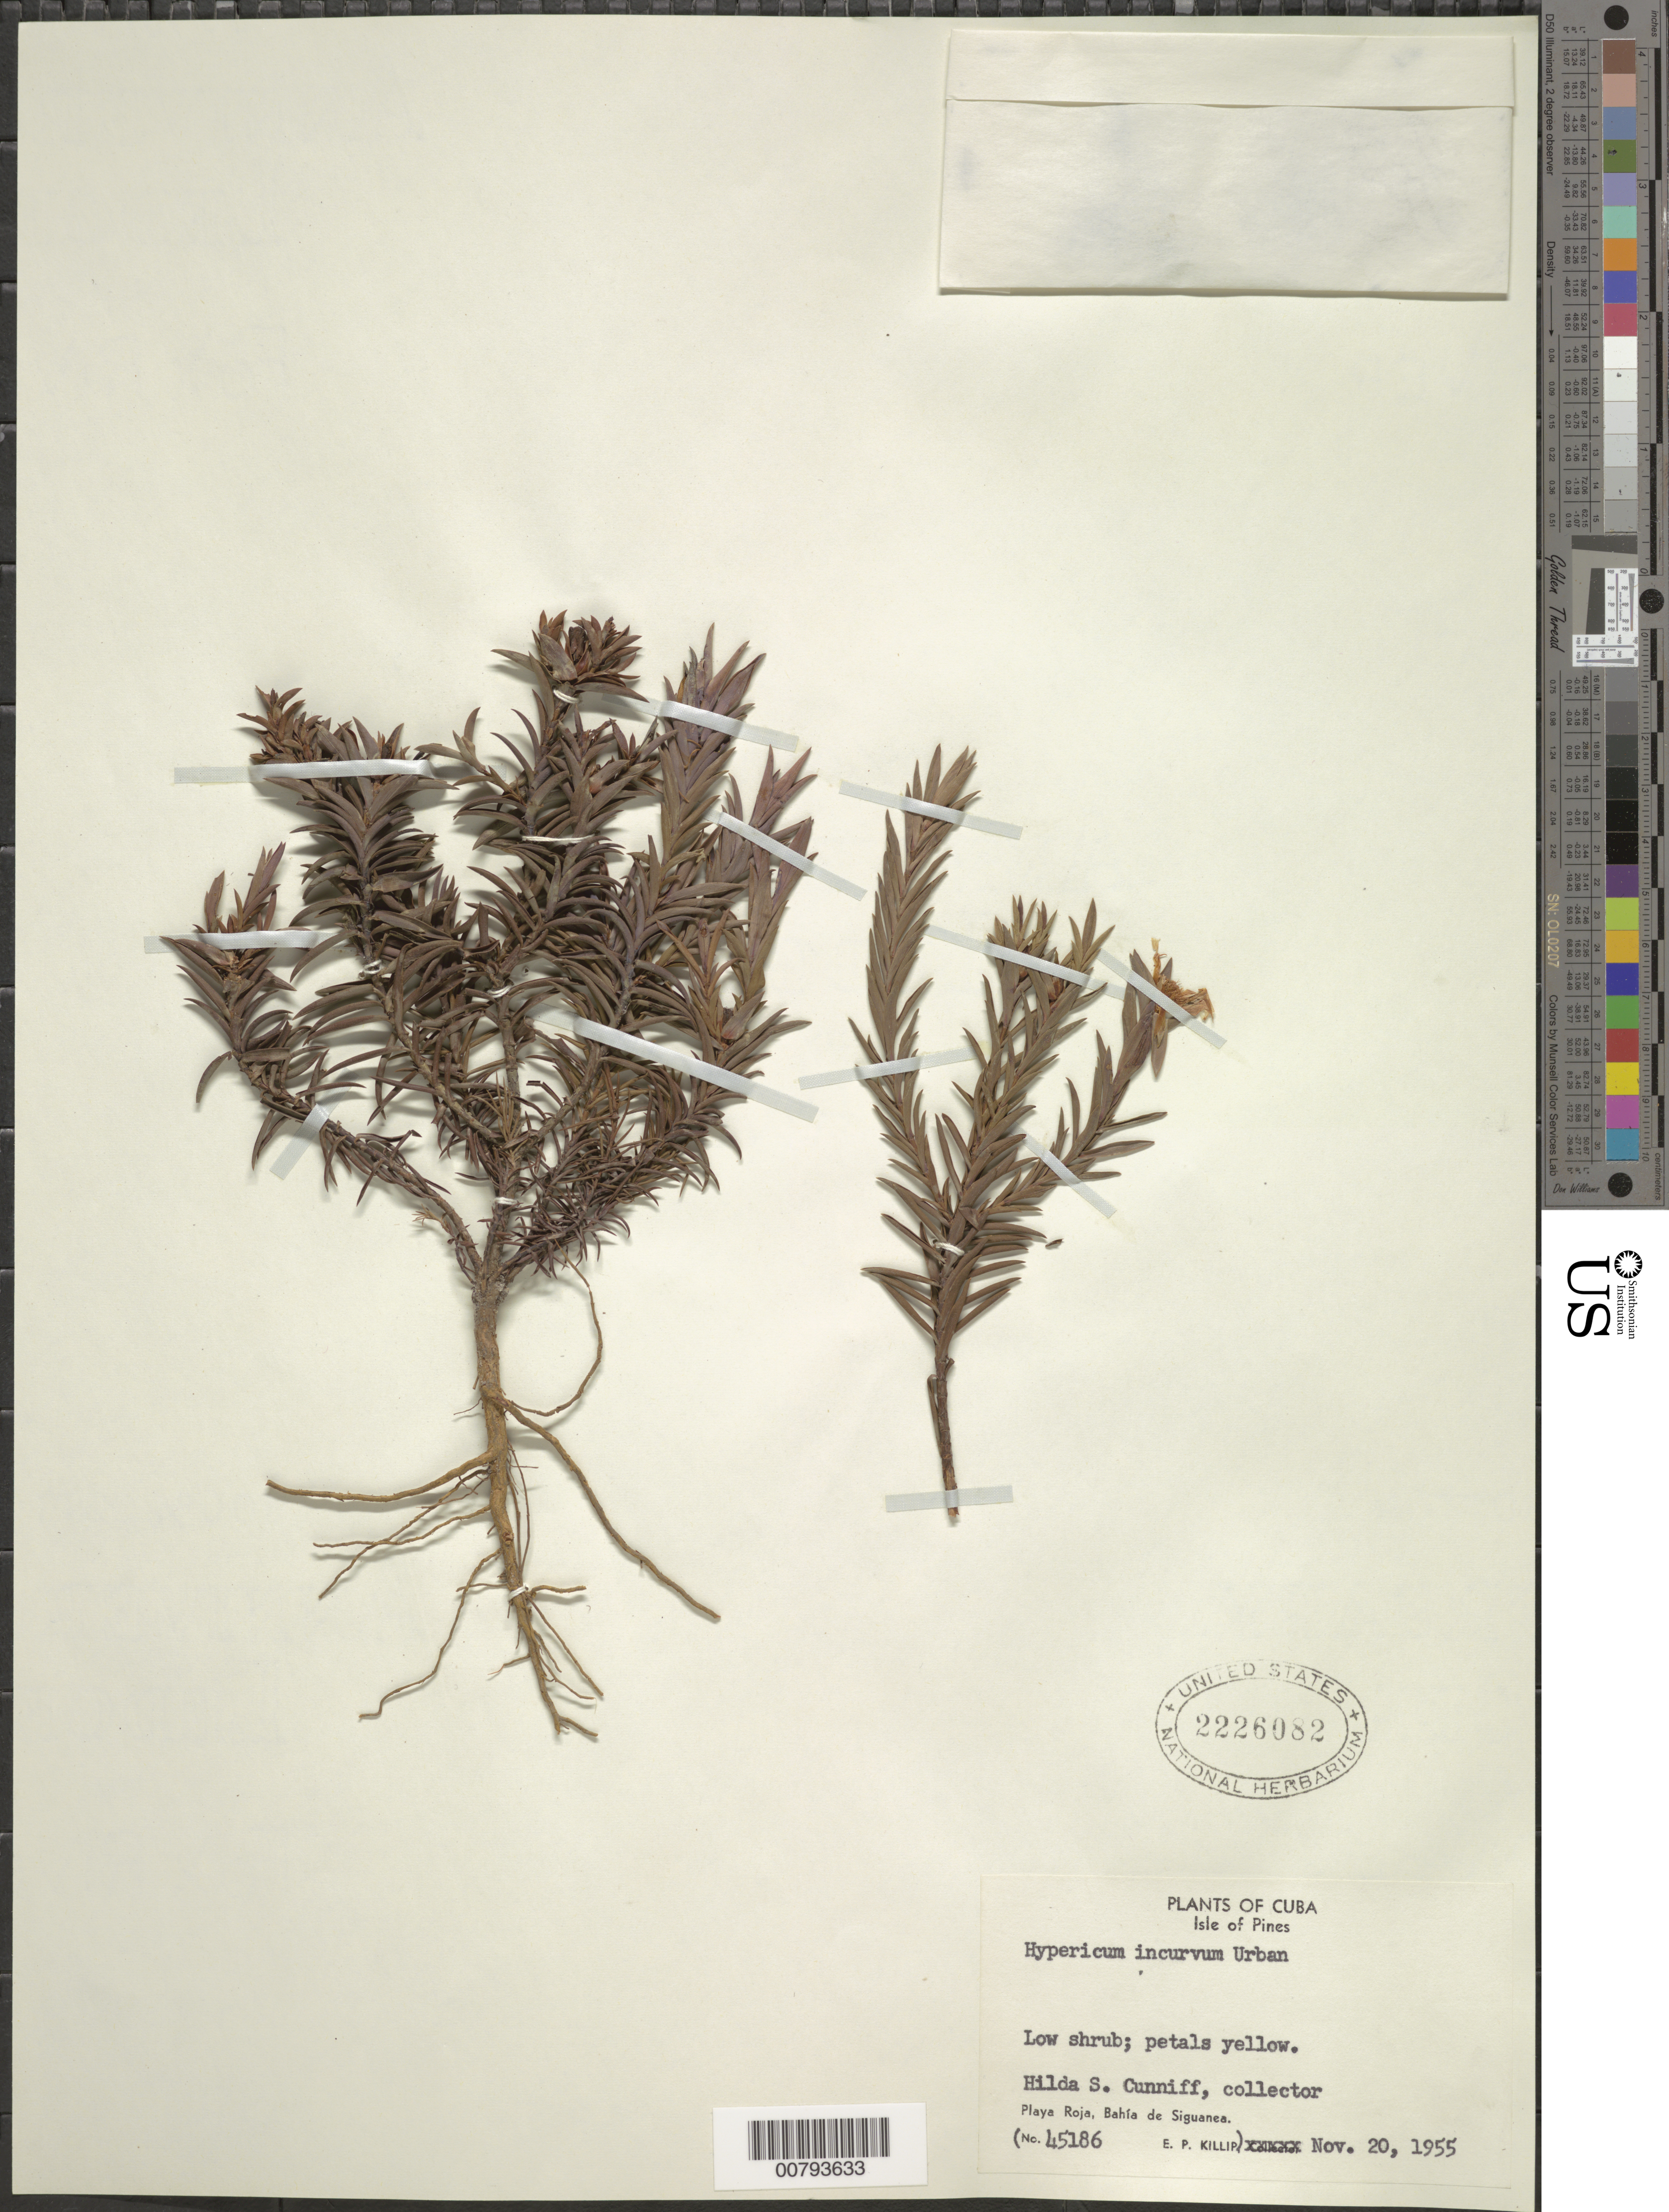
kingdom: Plantae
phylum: Tracheophyta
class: Magnoliopsida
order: Malpighiales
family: Hypericaceae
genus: Hypericum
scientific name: Hypericum incurvum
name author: Urb.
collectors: E. P. Killip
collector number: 45186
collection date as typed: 20 Nov 1955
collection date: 1955-11-20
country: Cuba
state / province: Isla de La Juventud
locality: Playa Roja, Bahía de Siguanea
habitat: Playa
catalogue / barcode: US 2226082